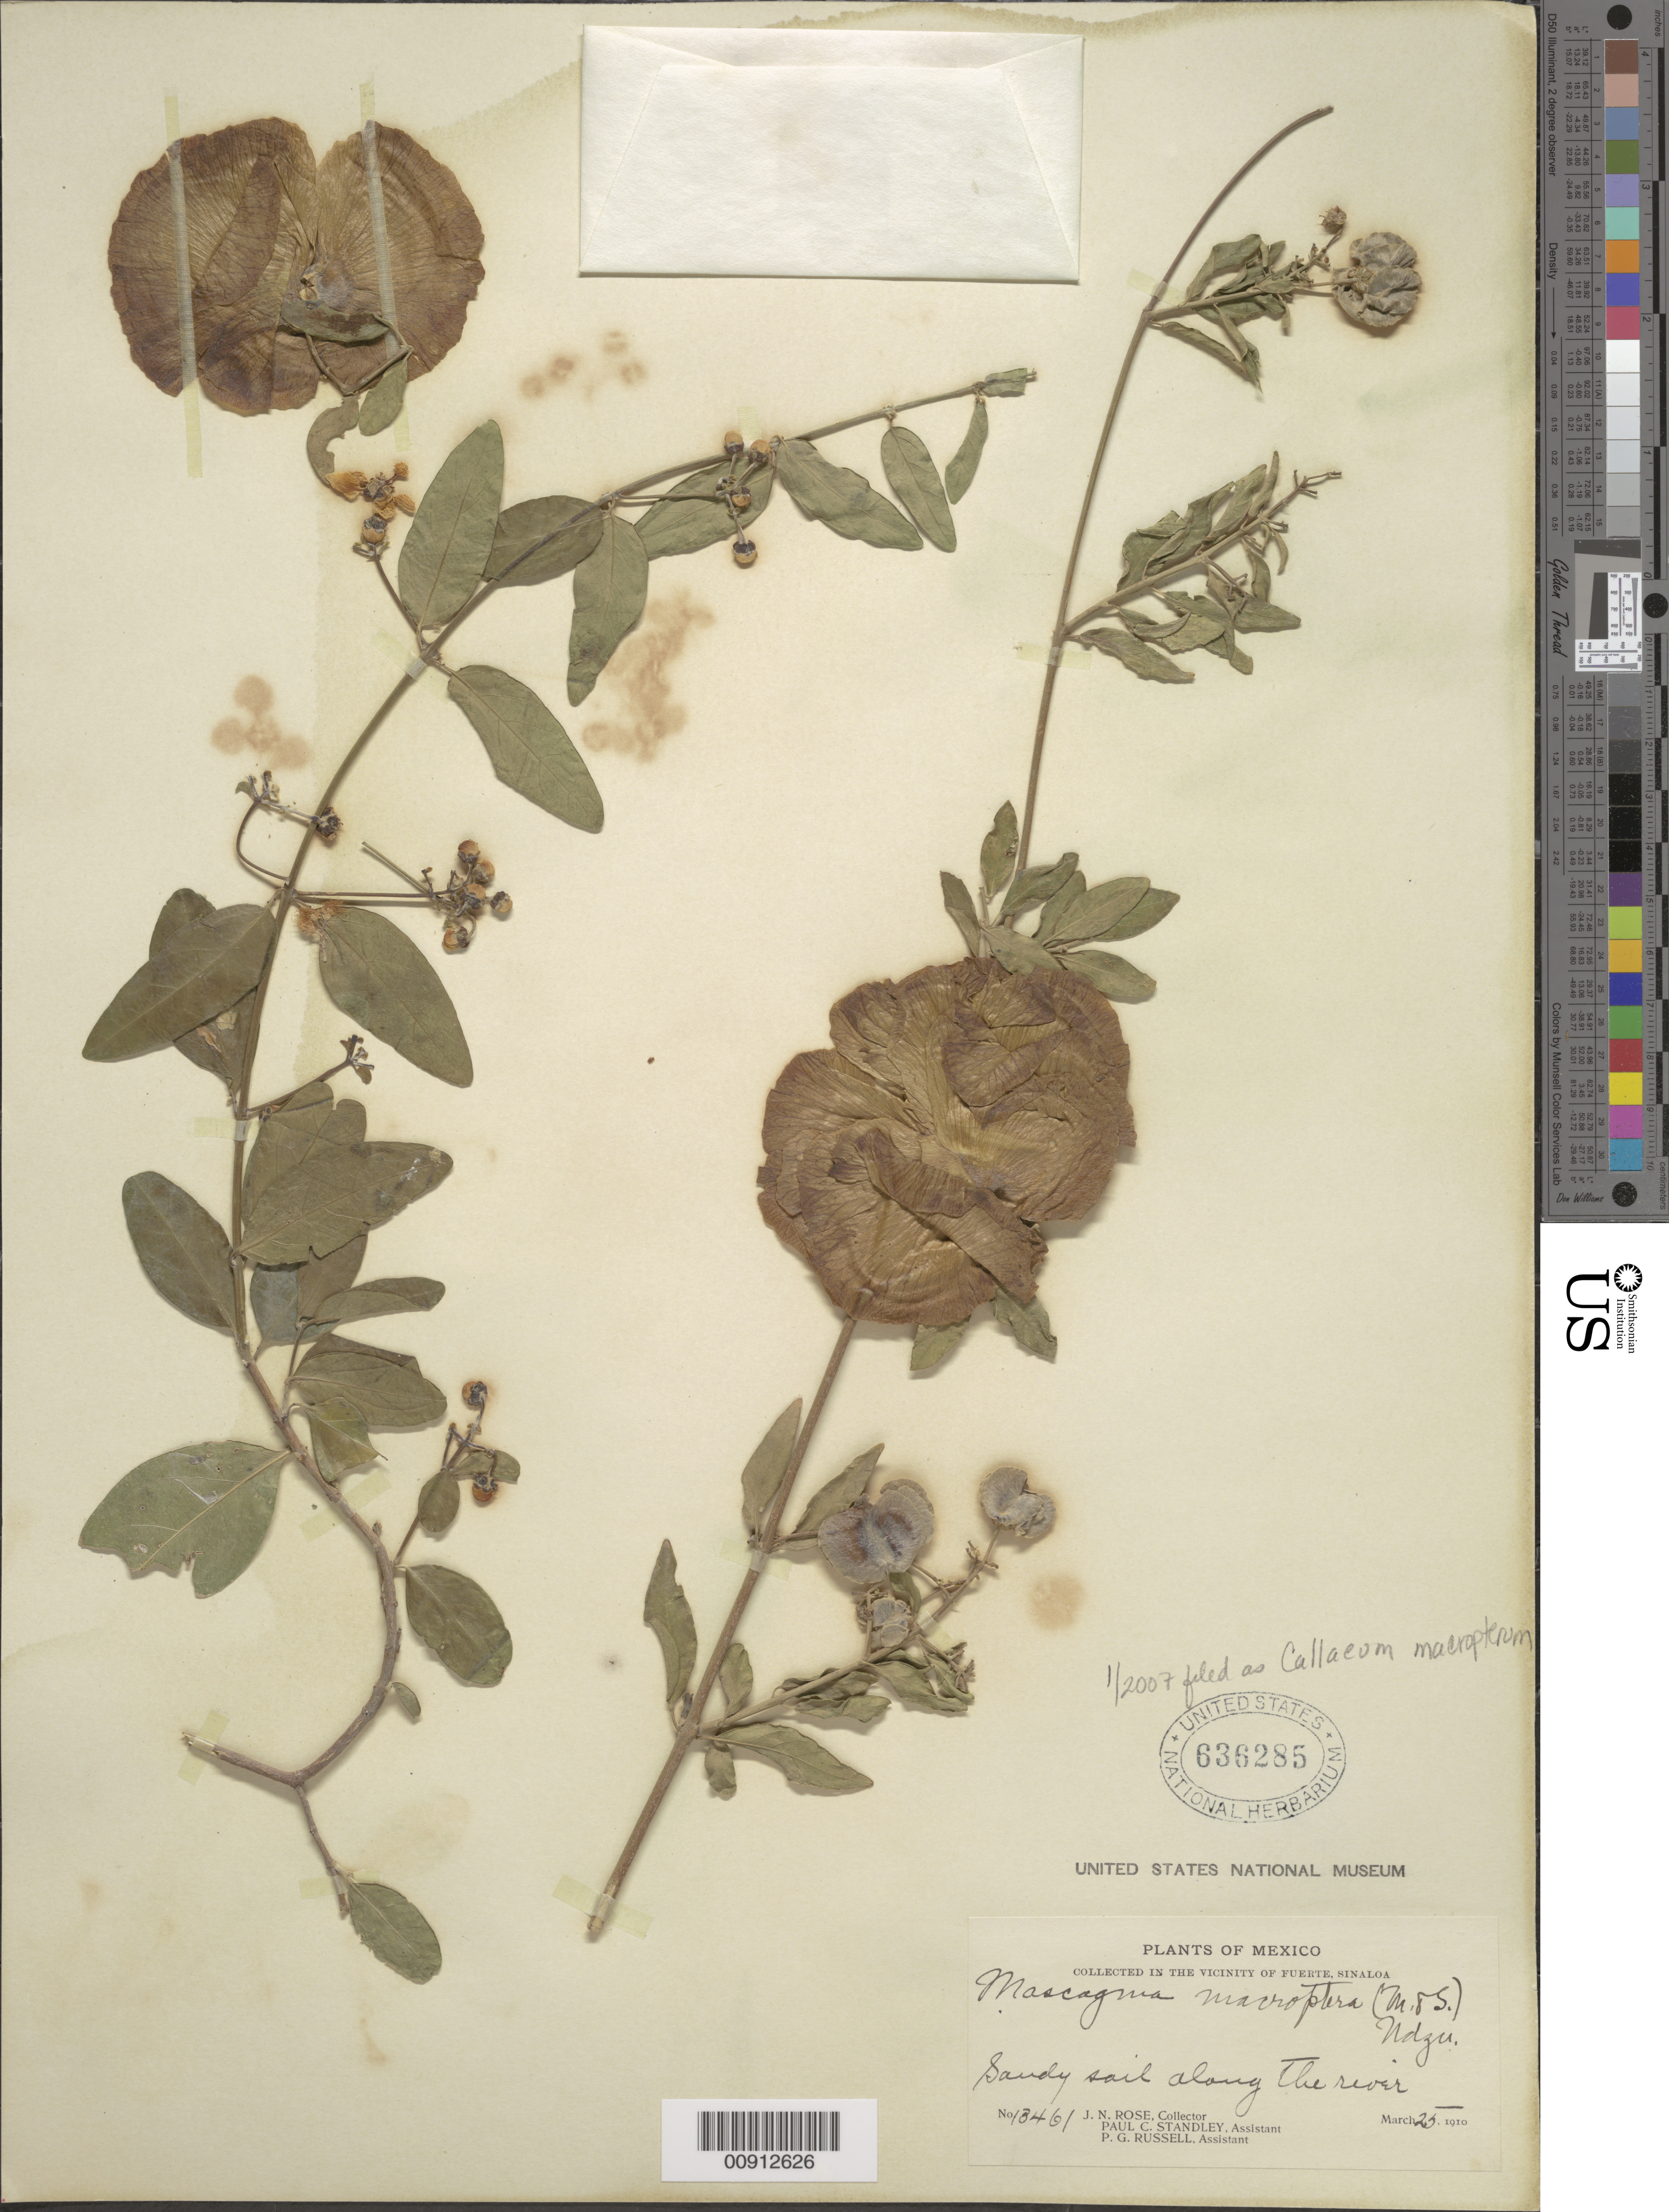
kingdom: Plantae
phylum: Tracheophyta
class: Magnoliopsida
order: Malpighiales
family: Malpighiaceae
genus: Callaeum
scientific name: Callaeum macropterum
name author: (Moc. & Sessé ex DC.) D.M. Johnson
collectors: J. N. Rose, P. C. Standley & P. G. Russell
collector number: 13461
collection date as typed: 25 Mar 1910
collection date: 1910-03-25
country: Mexico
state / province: Sinaloa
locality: Vicinity of Fuerte, Sinaloa.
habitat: Sandy soil along the river.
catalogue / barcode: US 636285